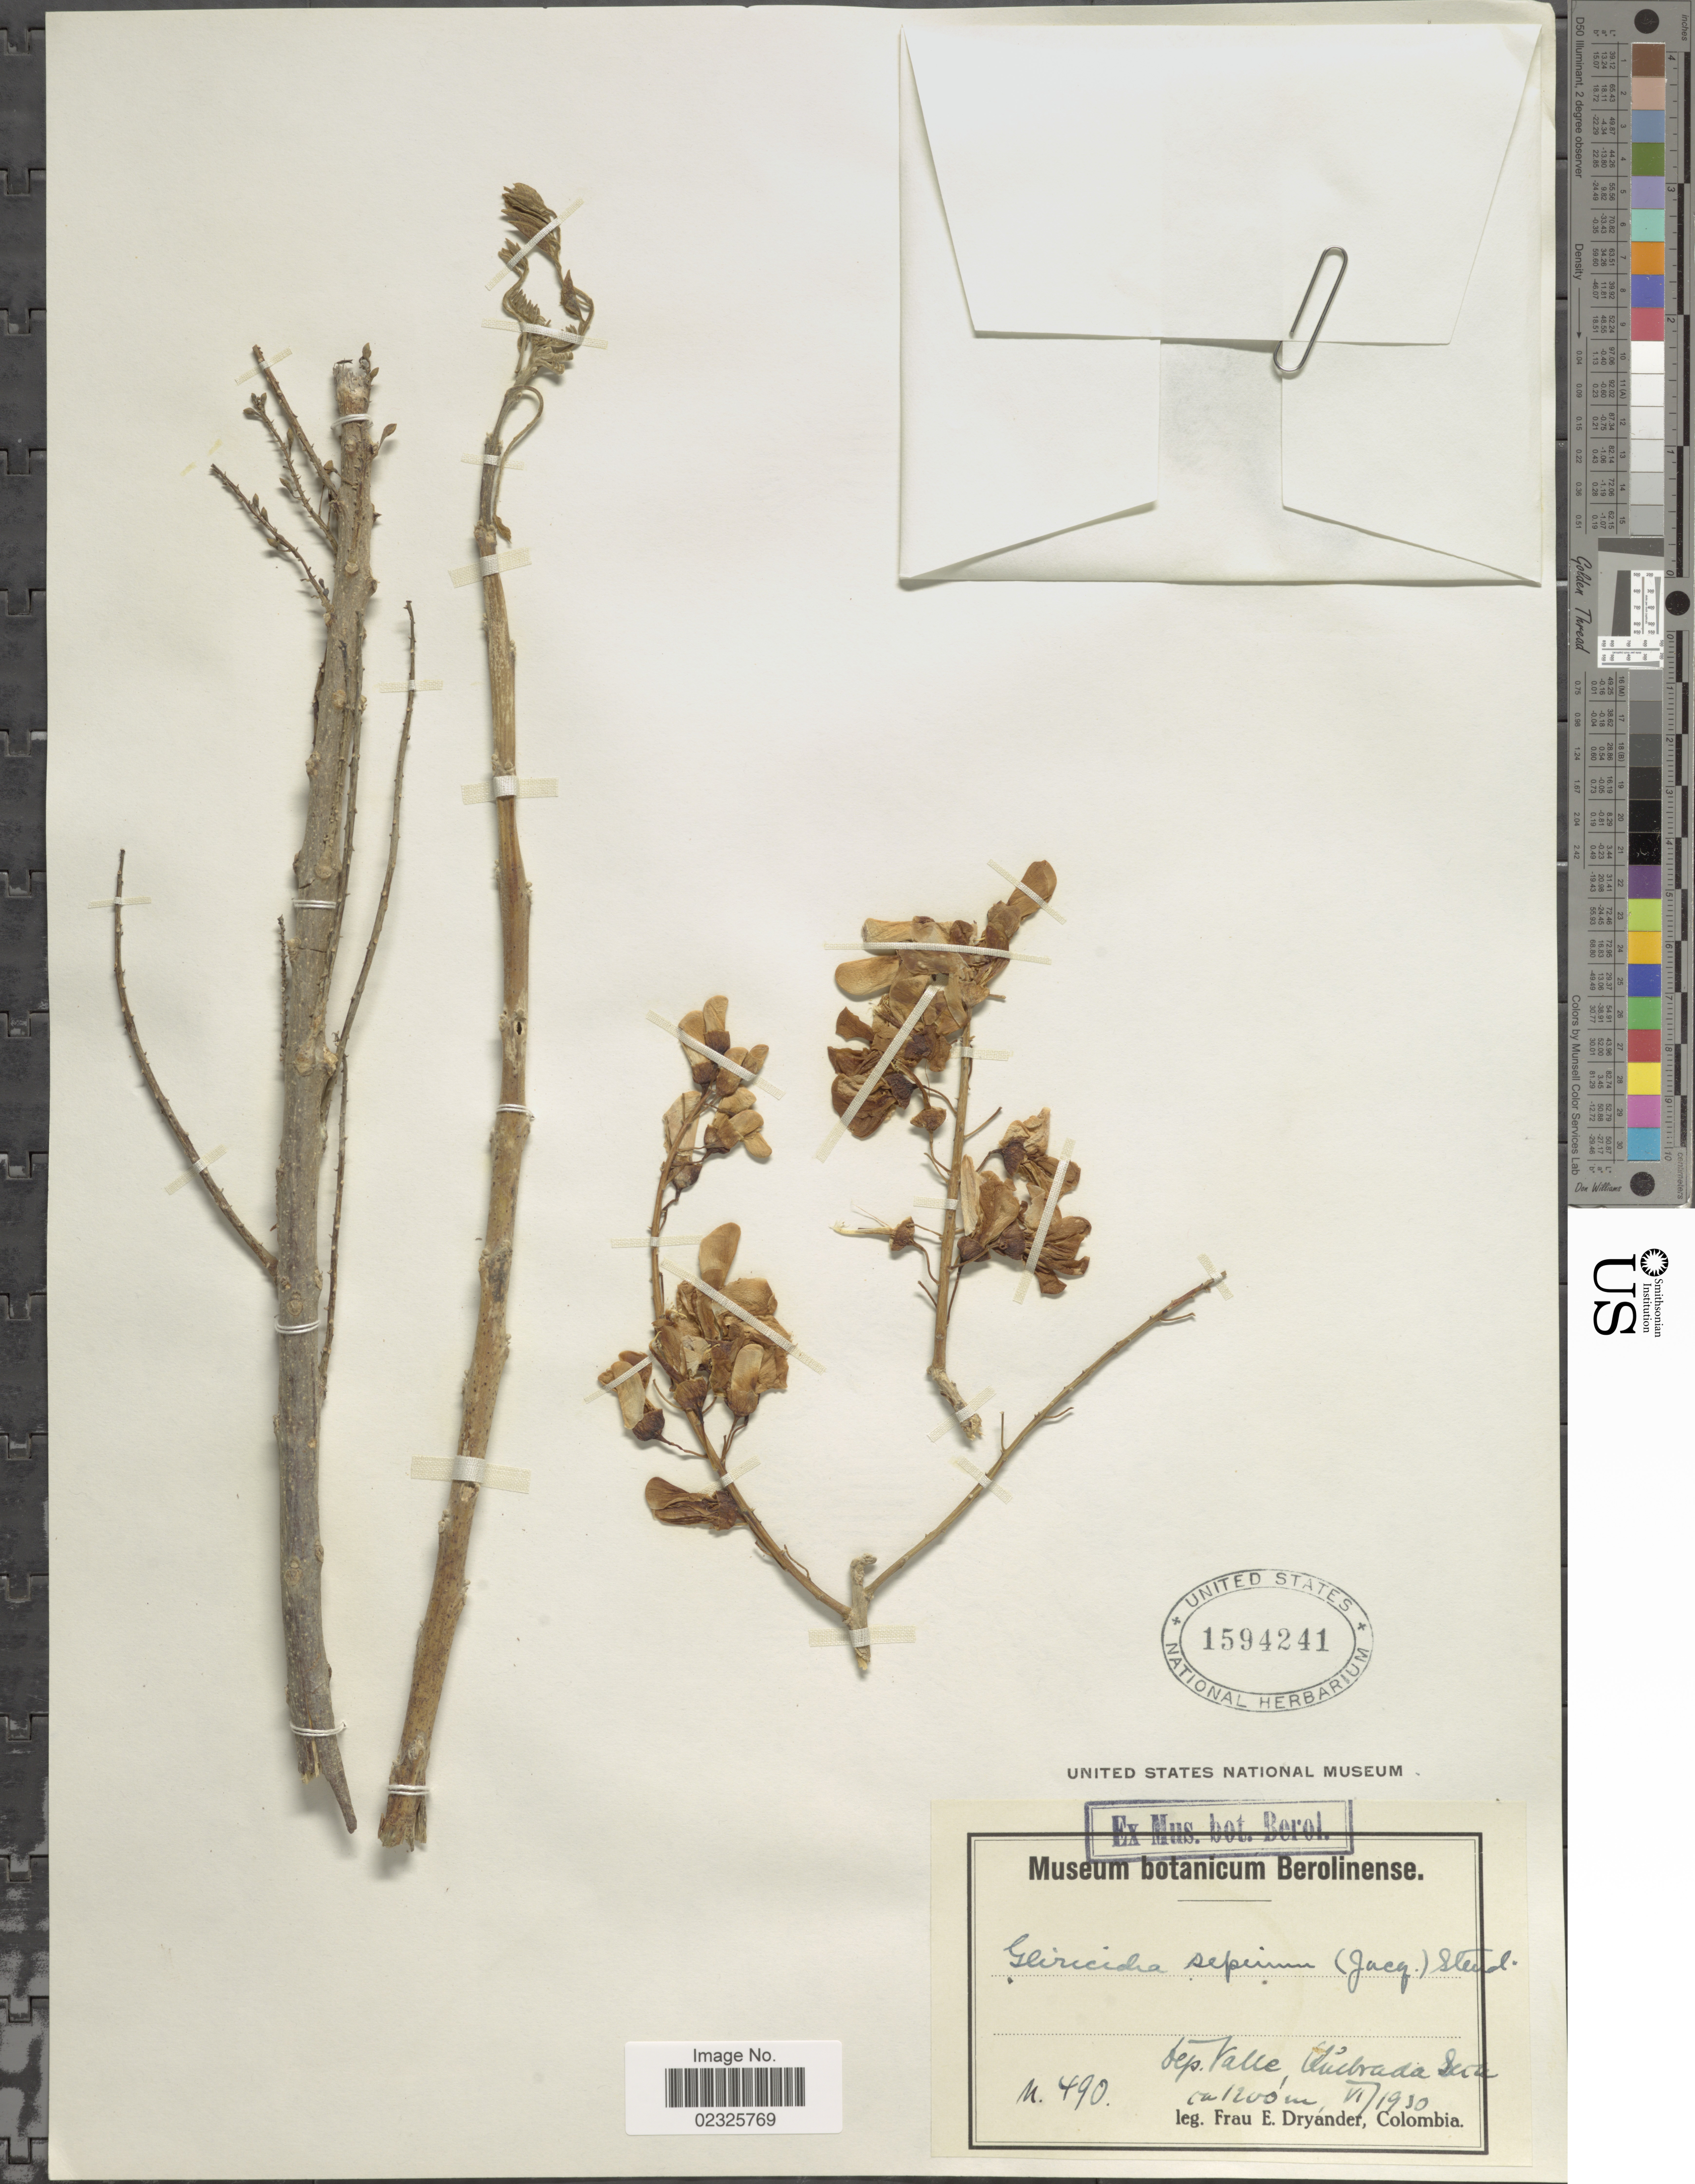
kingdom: Plantae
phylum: Tracheophyta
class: Magnoliopsida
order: Fabales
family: Fabaceae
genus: Gliricidia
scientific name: Gliricidia sepium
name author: (Jacq.) Kunth ex Walp.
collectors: F. Dryander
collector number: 490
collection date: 1930-06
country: Colombia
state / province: Valle del Cauca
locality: Dep. Valle, Quebrada Seca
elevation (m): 1200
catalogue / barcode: US 1594241